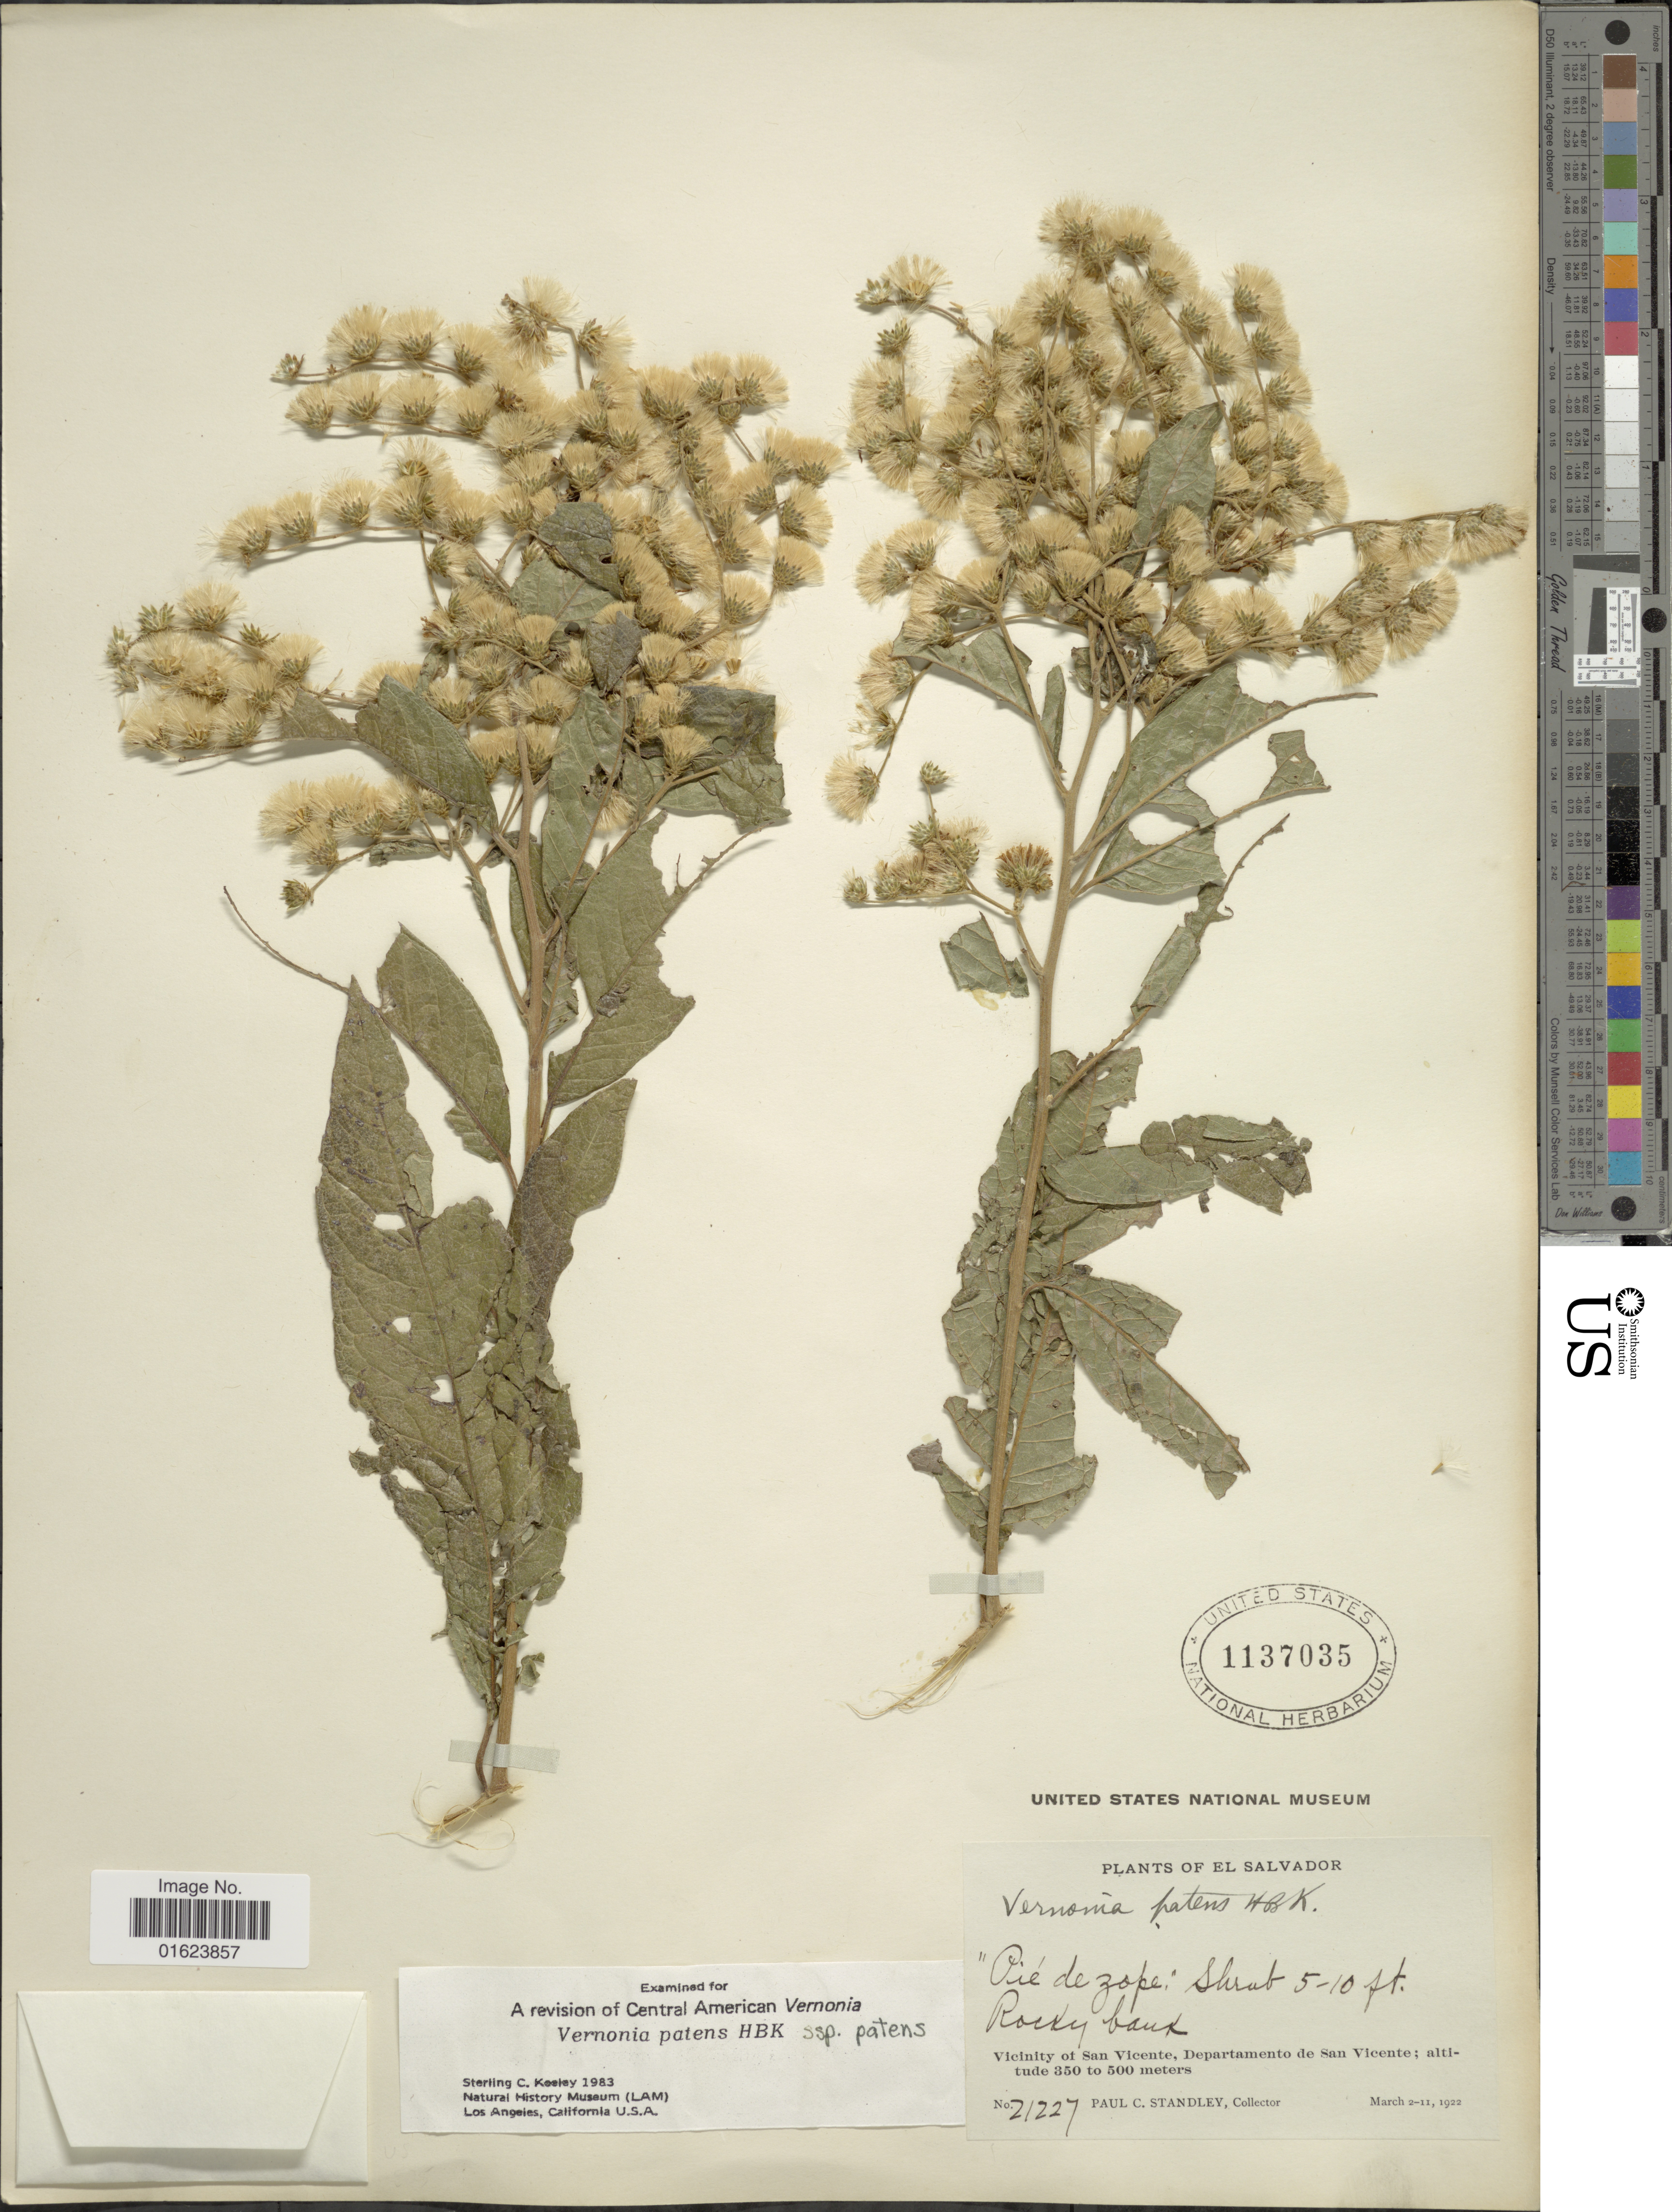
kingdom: Plantae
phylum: Tracheophyta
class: Magnoliopsida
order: Asterales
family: Asteraceae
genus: Vernonanthura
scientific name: Vernonanthura patens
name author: (Kunth) H. Rob.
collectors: P. C. Standley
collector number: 21227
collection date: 1922-03-02/1922-03-11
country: El Salvador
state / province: San Vincente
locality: Vicinity of San Vicente, Departamento de San Vicente.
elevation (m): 350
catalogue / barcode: US 1137035